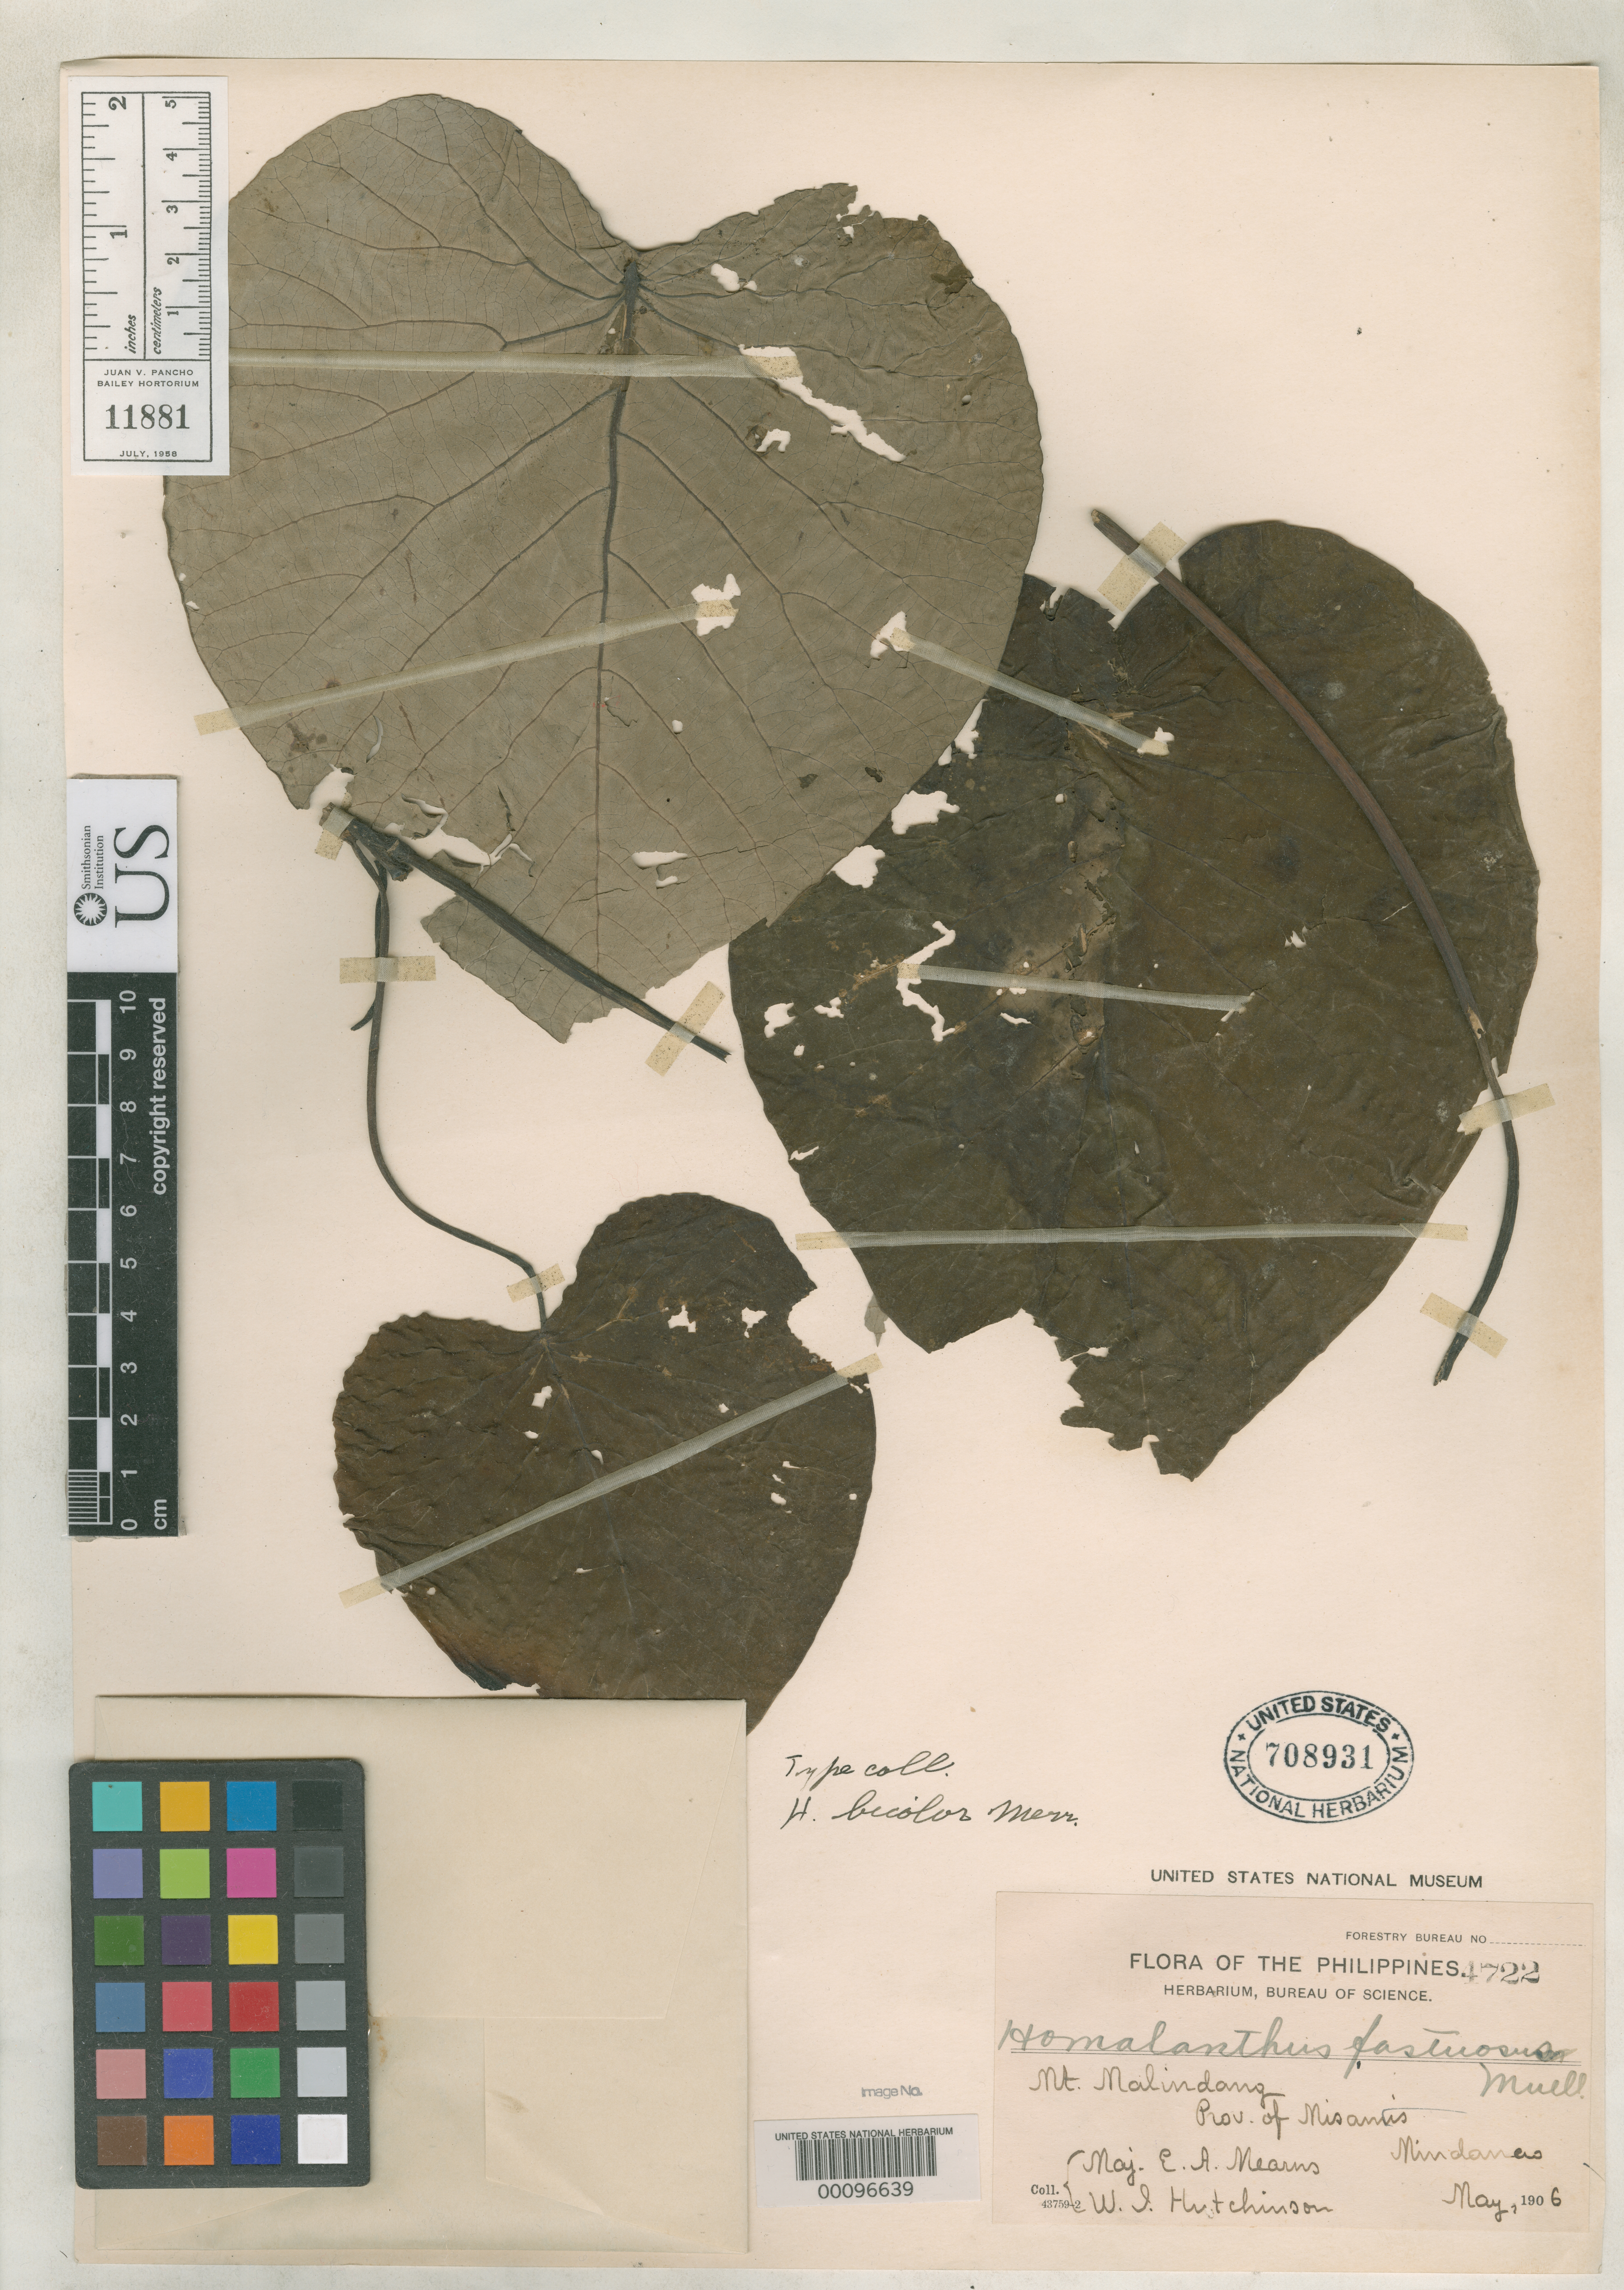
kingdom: Plantae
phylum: Tracheophyta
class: Magnoliopsida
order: Malpighiales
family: Euphorbiaceae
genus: Homalanthus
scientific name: Homalanthus bicolor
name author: Merr.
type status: Isotype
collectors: E. A. Mearns & W. I. Hutchinson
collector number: Bur. Sci. 4722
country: Philippines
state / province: Northern Mindanao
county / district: Misamis Occidental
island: Mindanao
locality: Mt. Malindang.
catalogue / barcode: US 708931